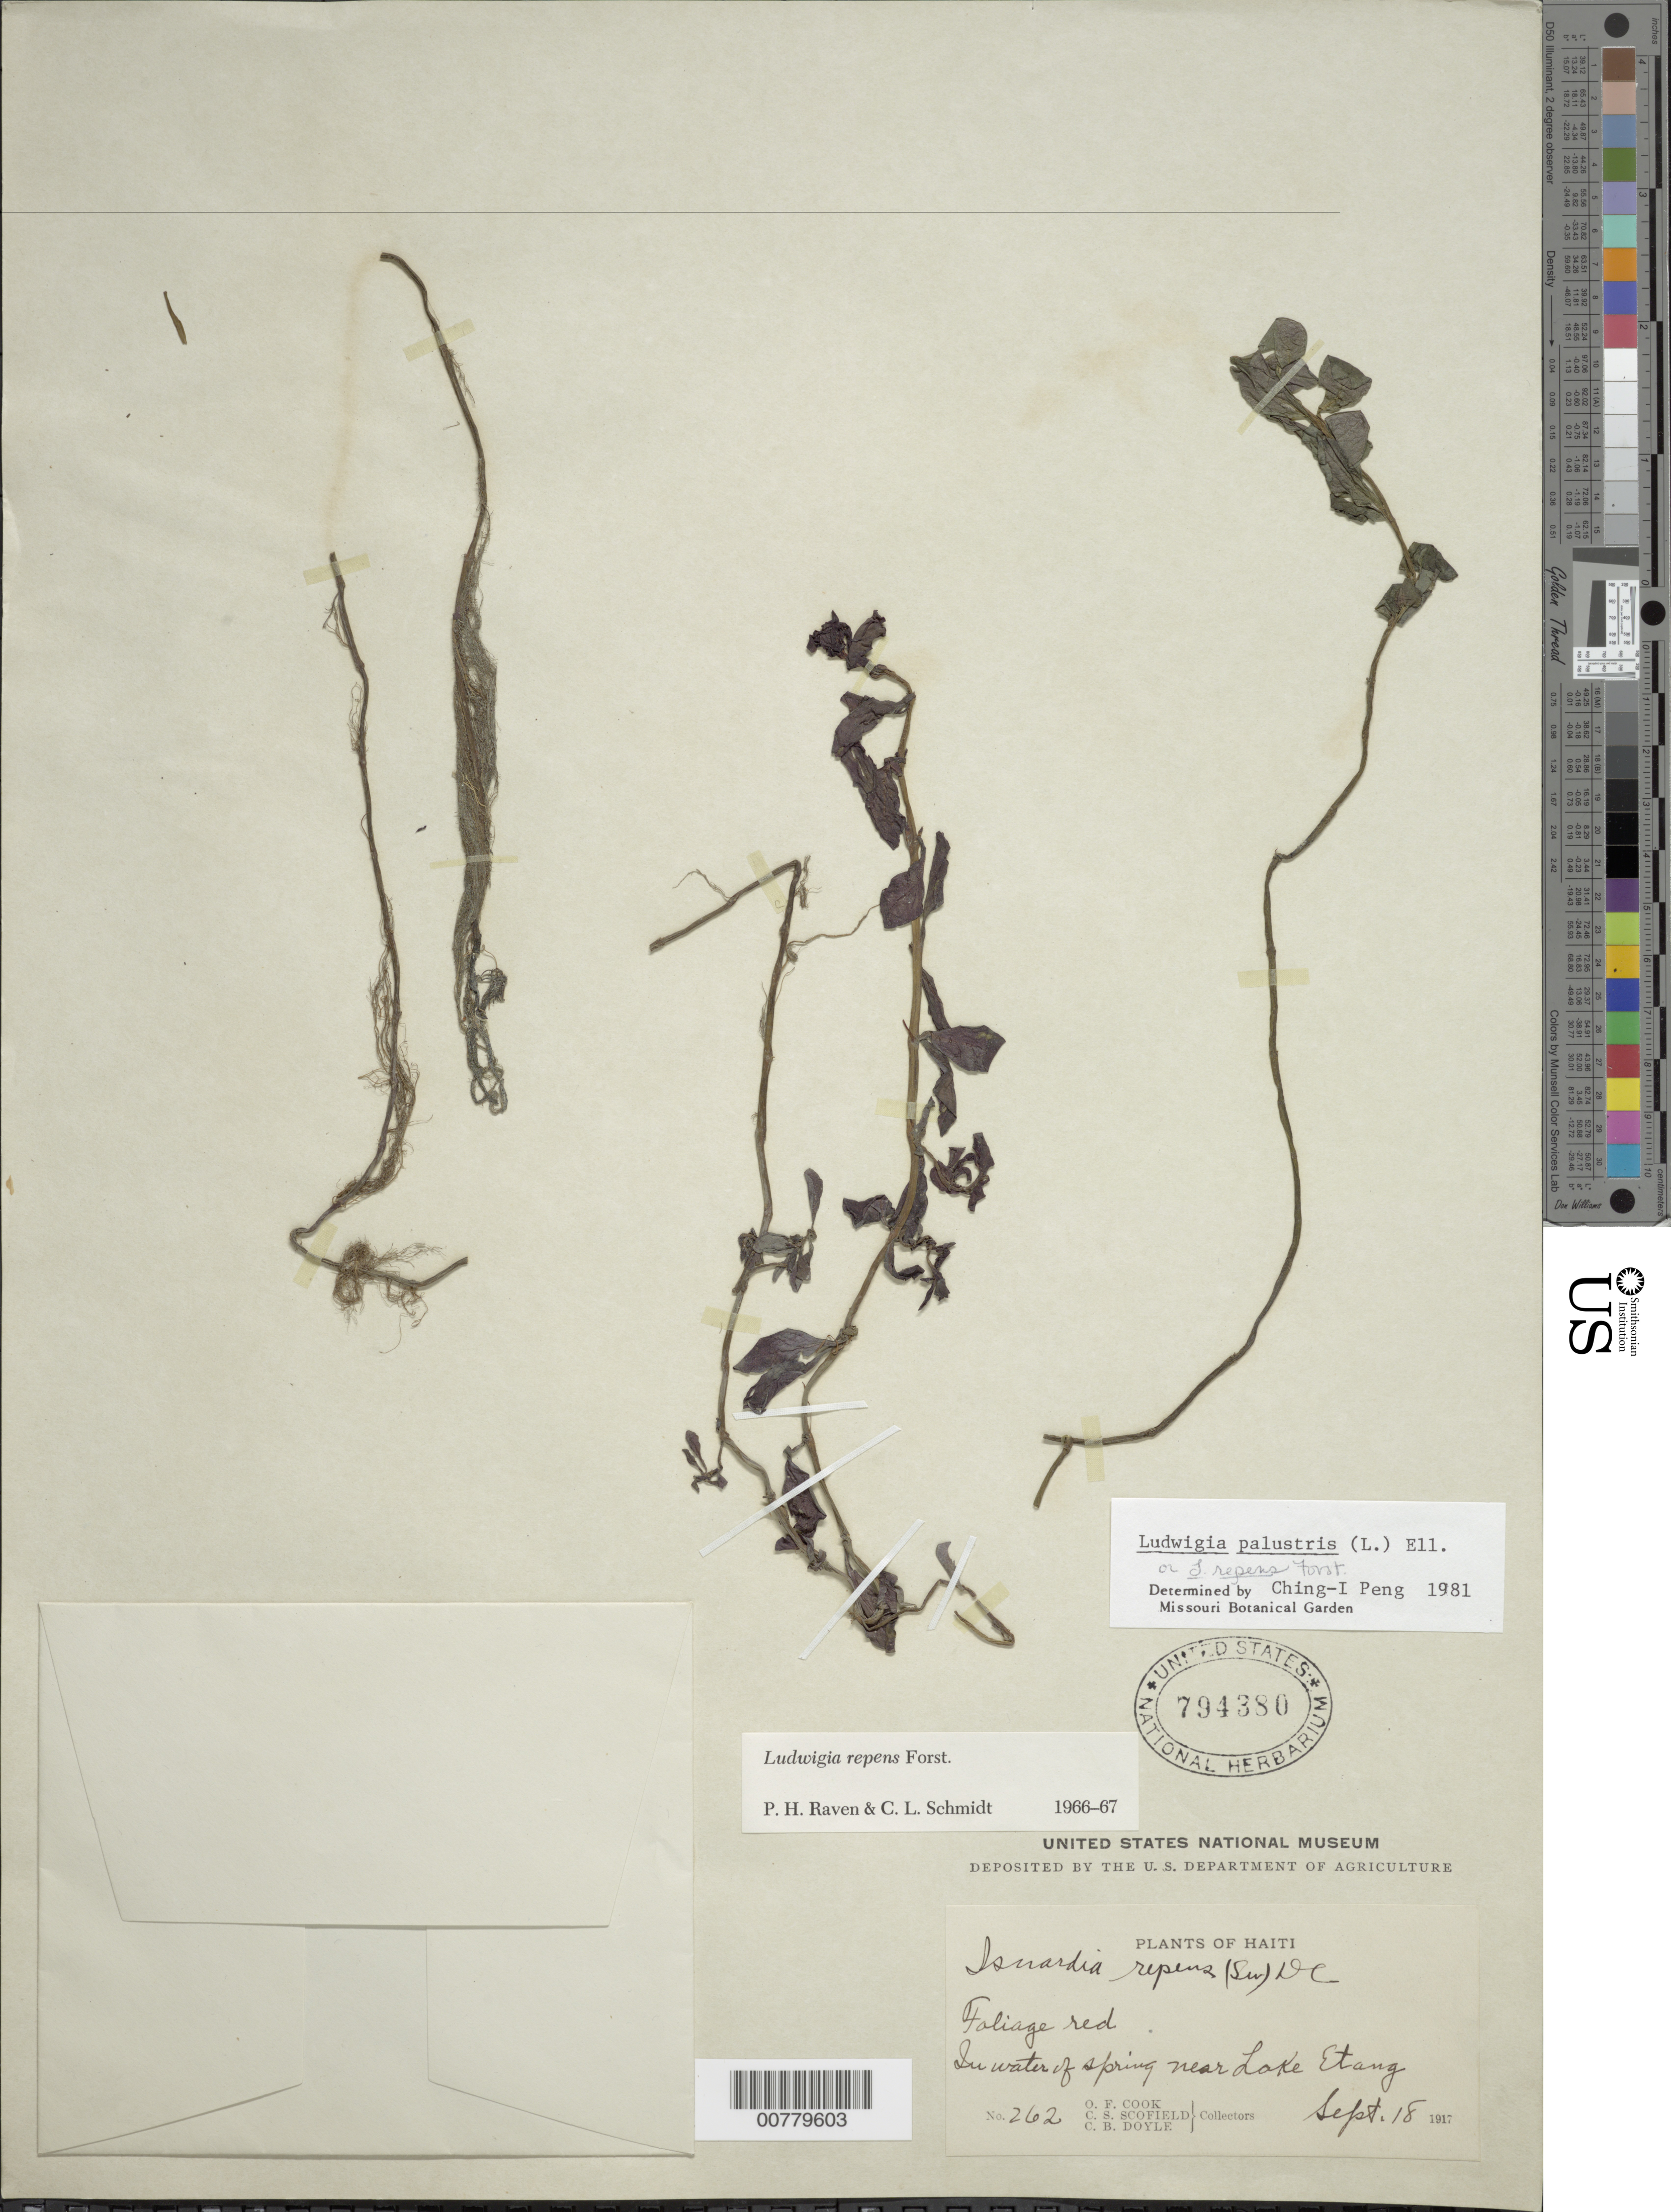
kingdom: Plantae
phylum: Tracheophyta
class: Magnoliopsida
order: Myrtales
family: Onagraceae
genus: Ludwigia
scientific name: Ludwigia palustris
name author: (L.) Elliott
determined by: Peng, Ching-I, (HAST), Academia Sinica (TAIWAN)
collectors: O. F. Cook, C. Scofield & C. Doyle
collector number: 262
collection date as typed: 18 Sep 1917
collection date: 1917-09-18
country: Haiti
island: Hispaniola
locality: Near Lake Etang.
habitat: In water of spring near lake.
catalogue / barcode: US 794380